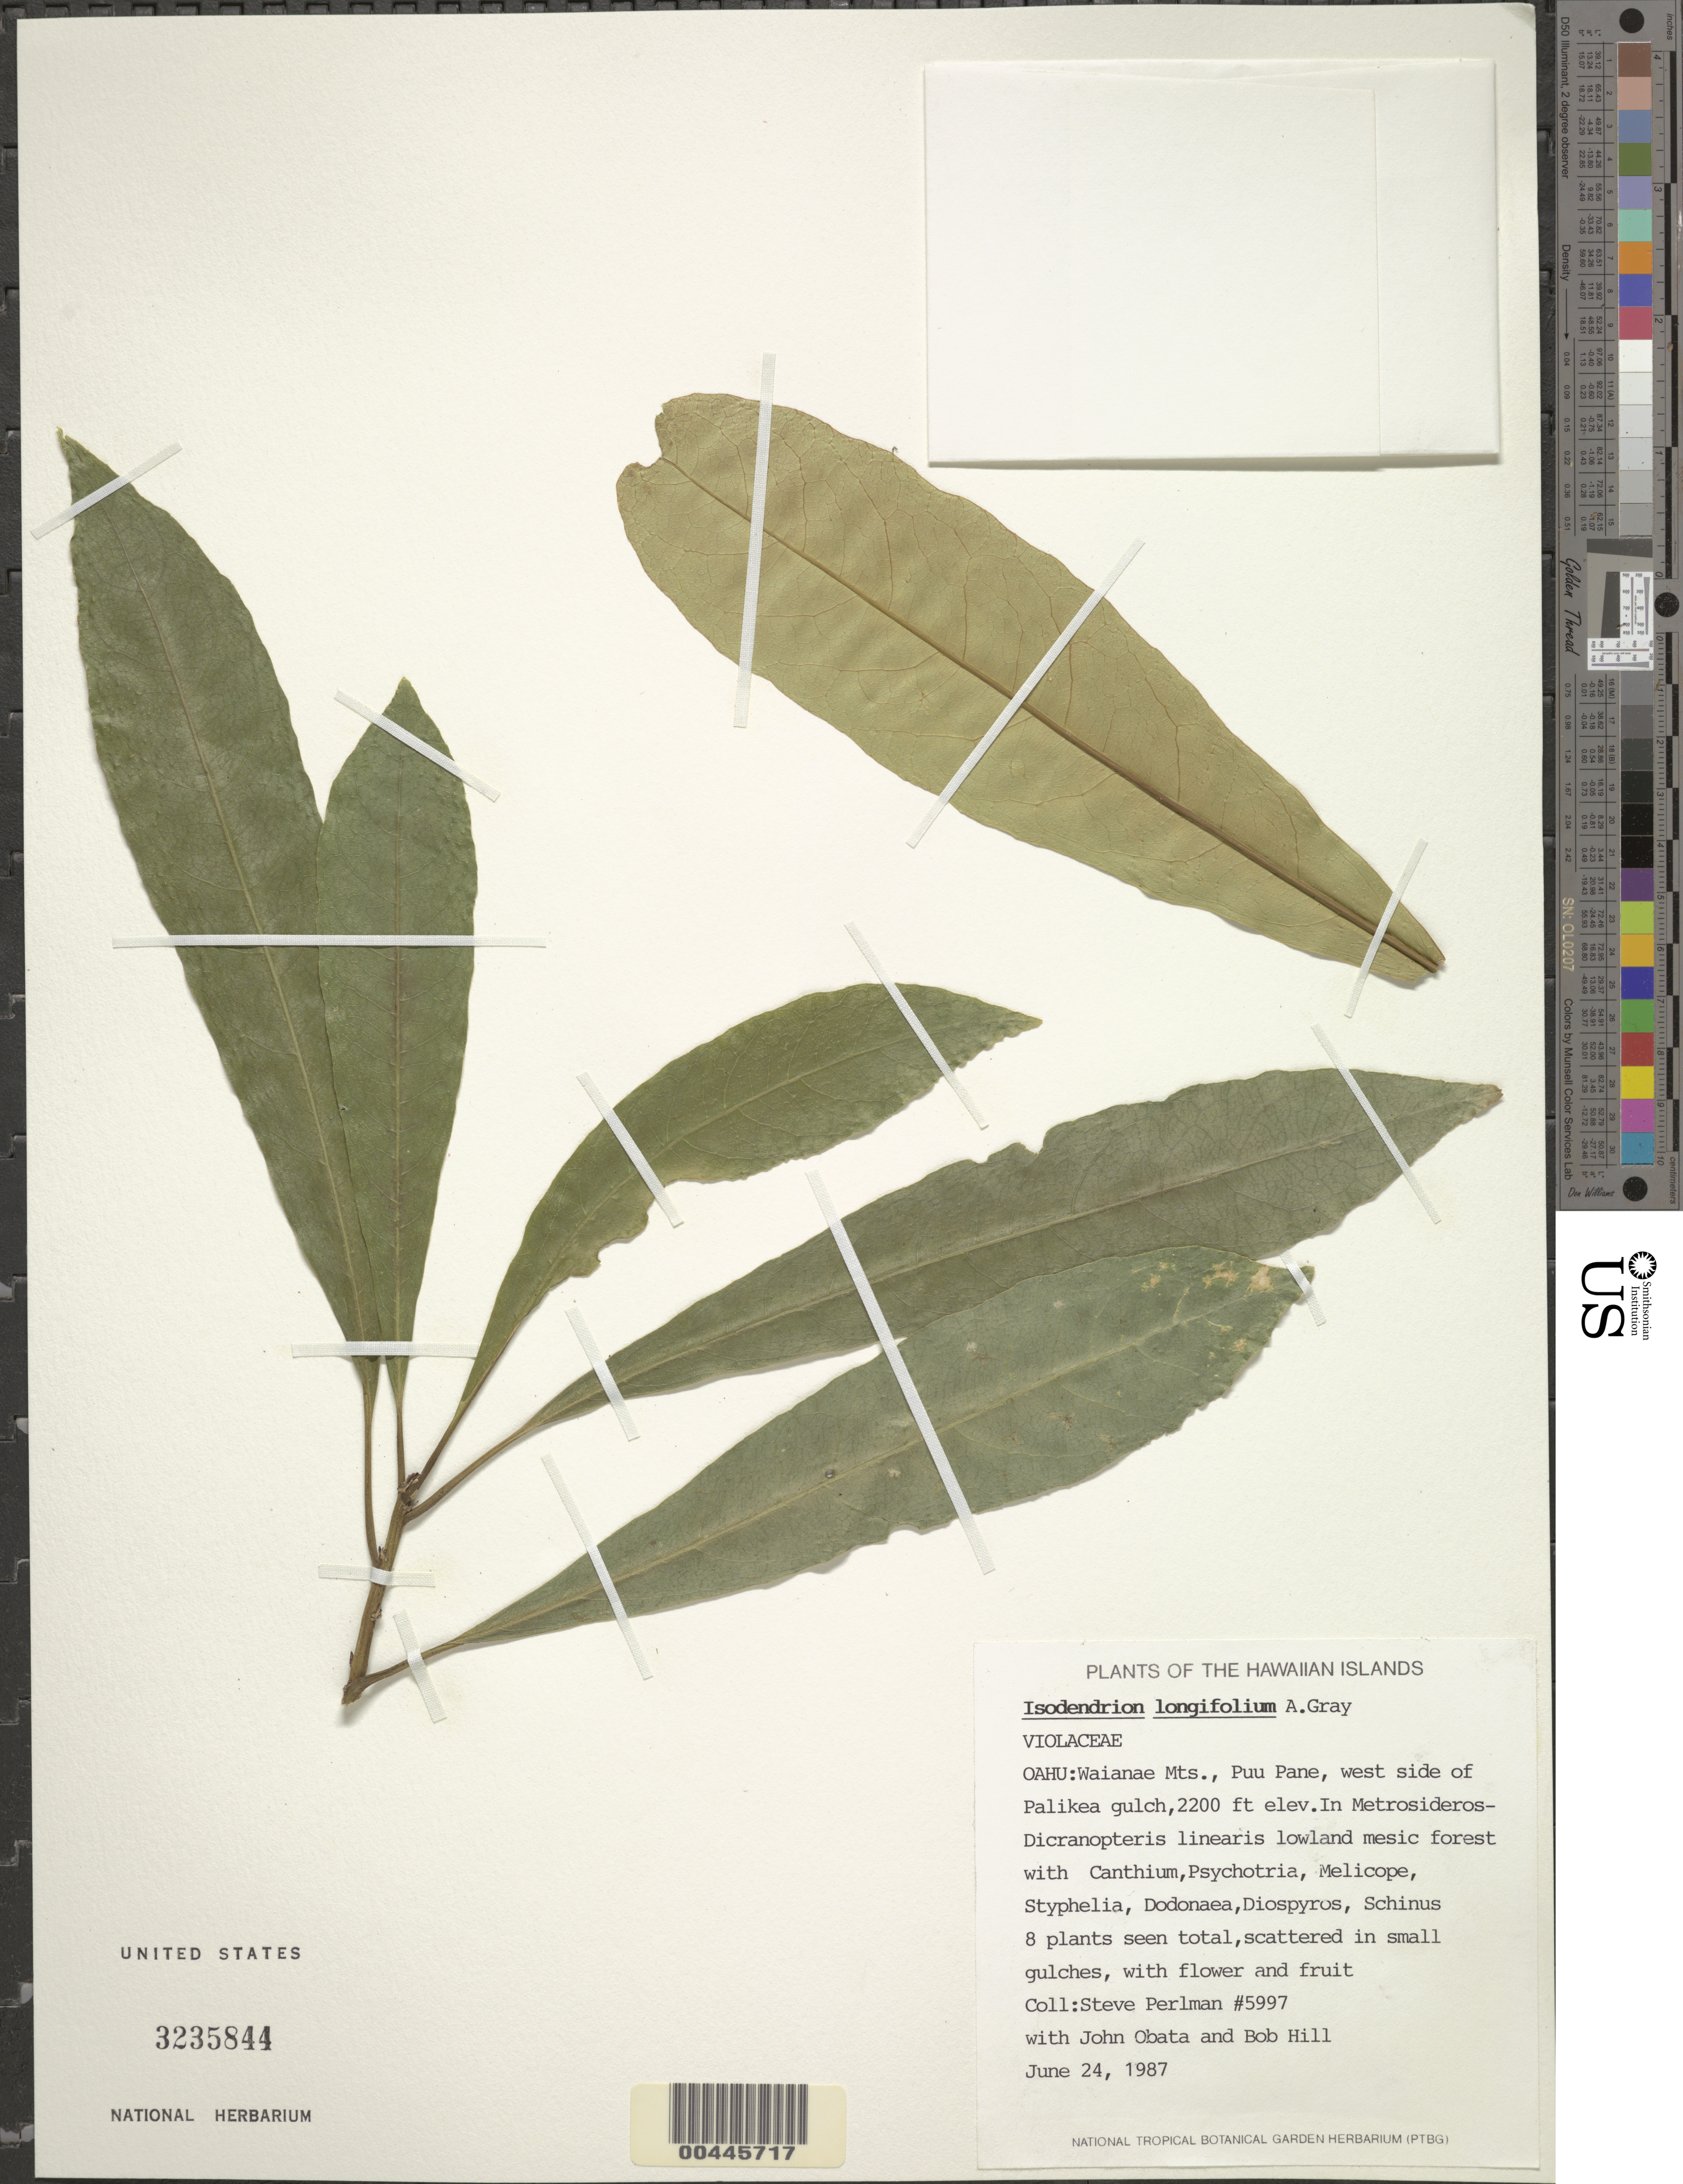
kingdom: Plantae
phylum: Tracheophyta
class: Magnoliopsida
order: Malpighiales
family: Violaceae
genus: Isodendrion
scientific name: Isodendrion longifolium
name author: A. Gray in Wilkes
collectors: S. P. Perlman, J. Obata & B. Hill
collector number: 5997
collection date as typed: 24 Jun 1987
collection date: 1987-06-24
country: United States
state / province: Hawaii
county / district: Honolulu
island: Oahu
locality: Waianae Mts., Puu Pane, W side of Palikea gulch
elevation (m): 671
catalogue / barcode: US 3235844